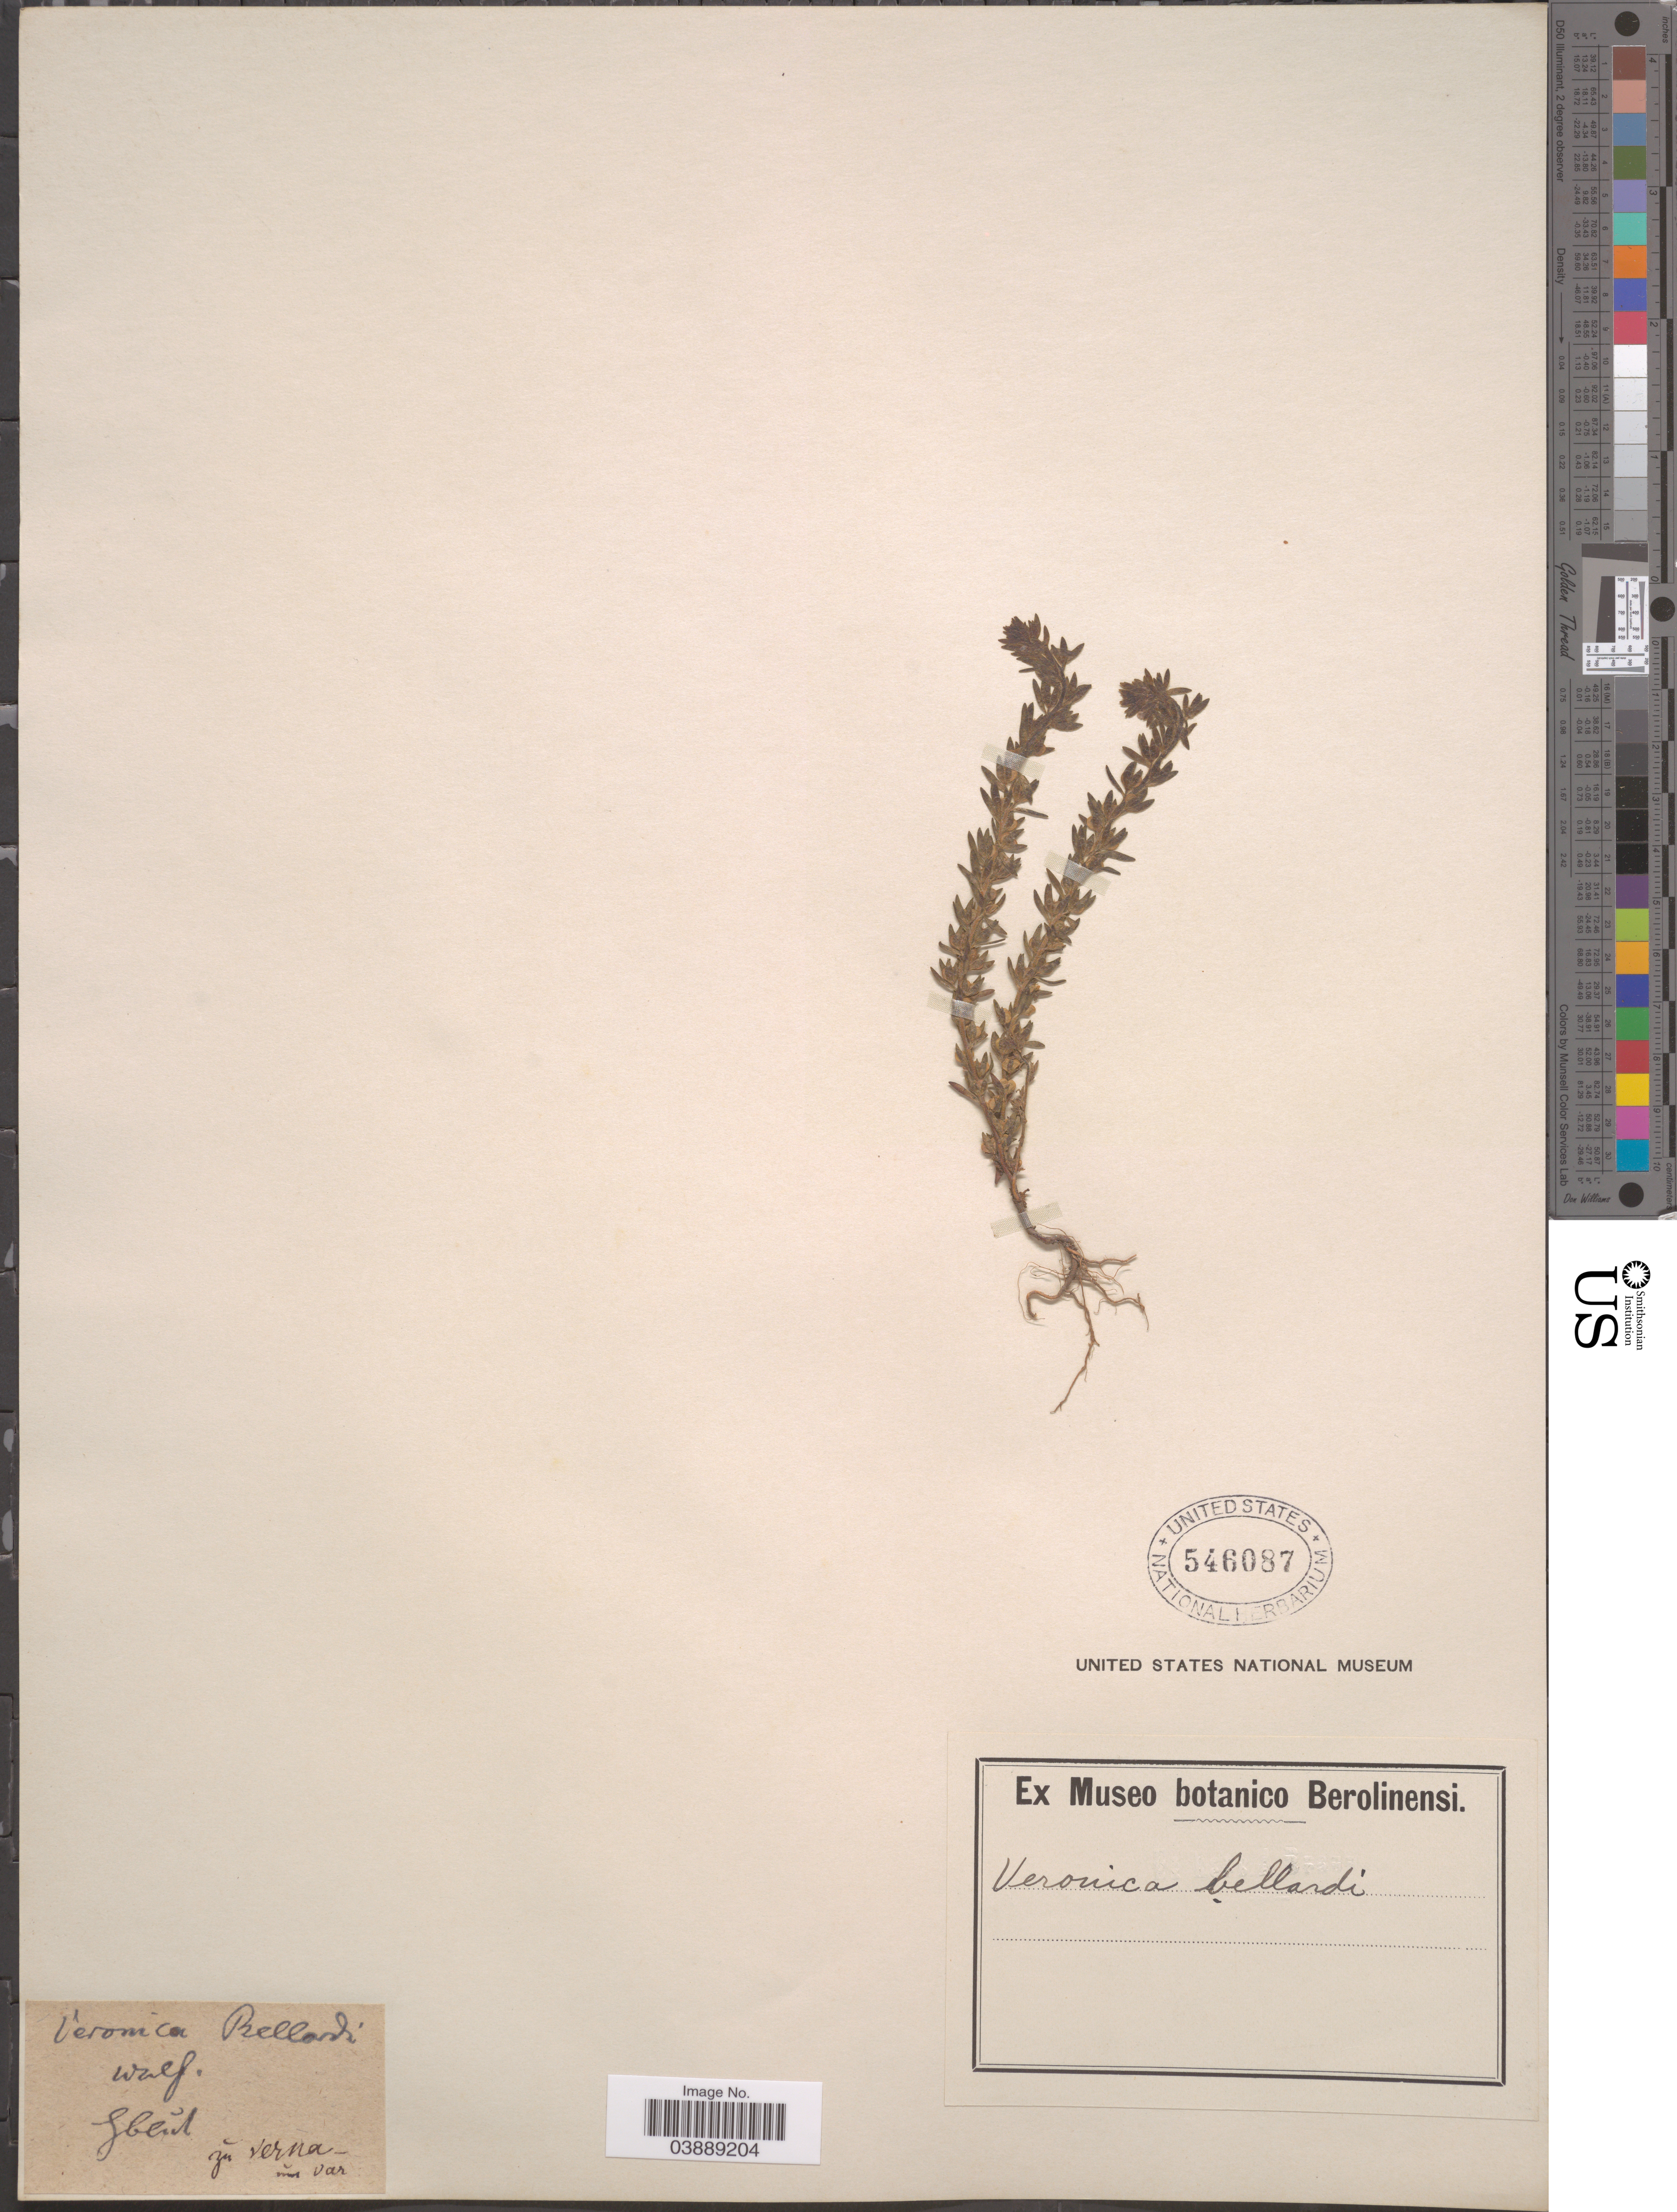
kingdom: Plantae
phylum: Tracheophyta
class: Magnoliopsida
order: Lamiales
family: Plantaginaceae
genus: Veronica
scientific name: Veronica bellardi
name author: All.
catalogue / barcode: US 546087